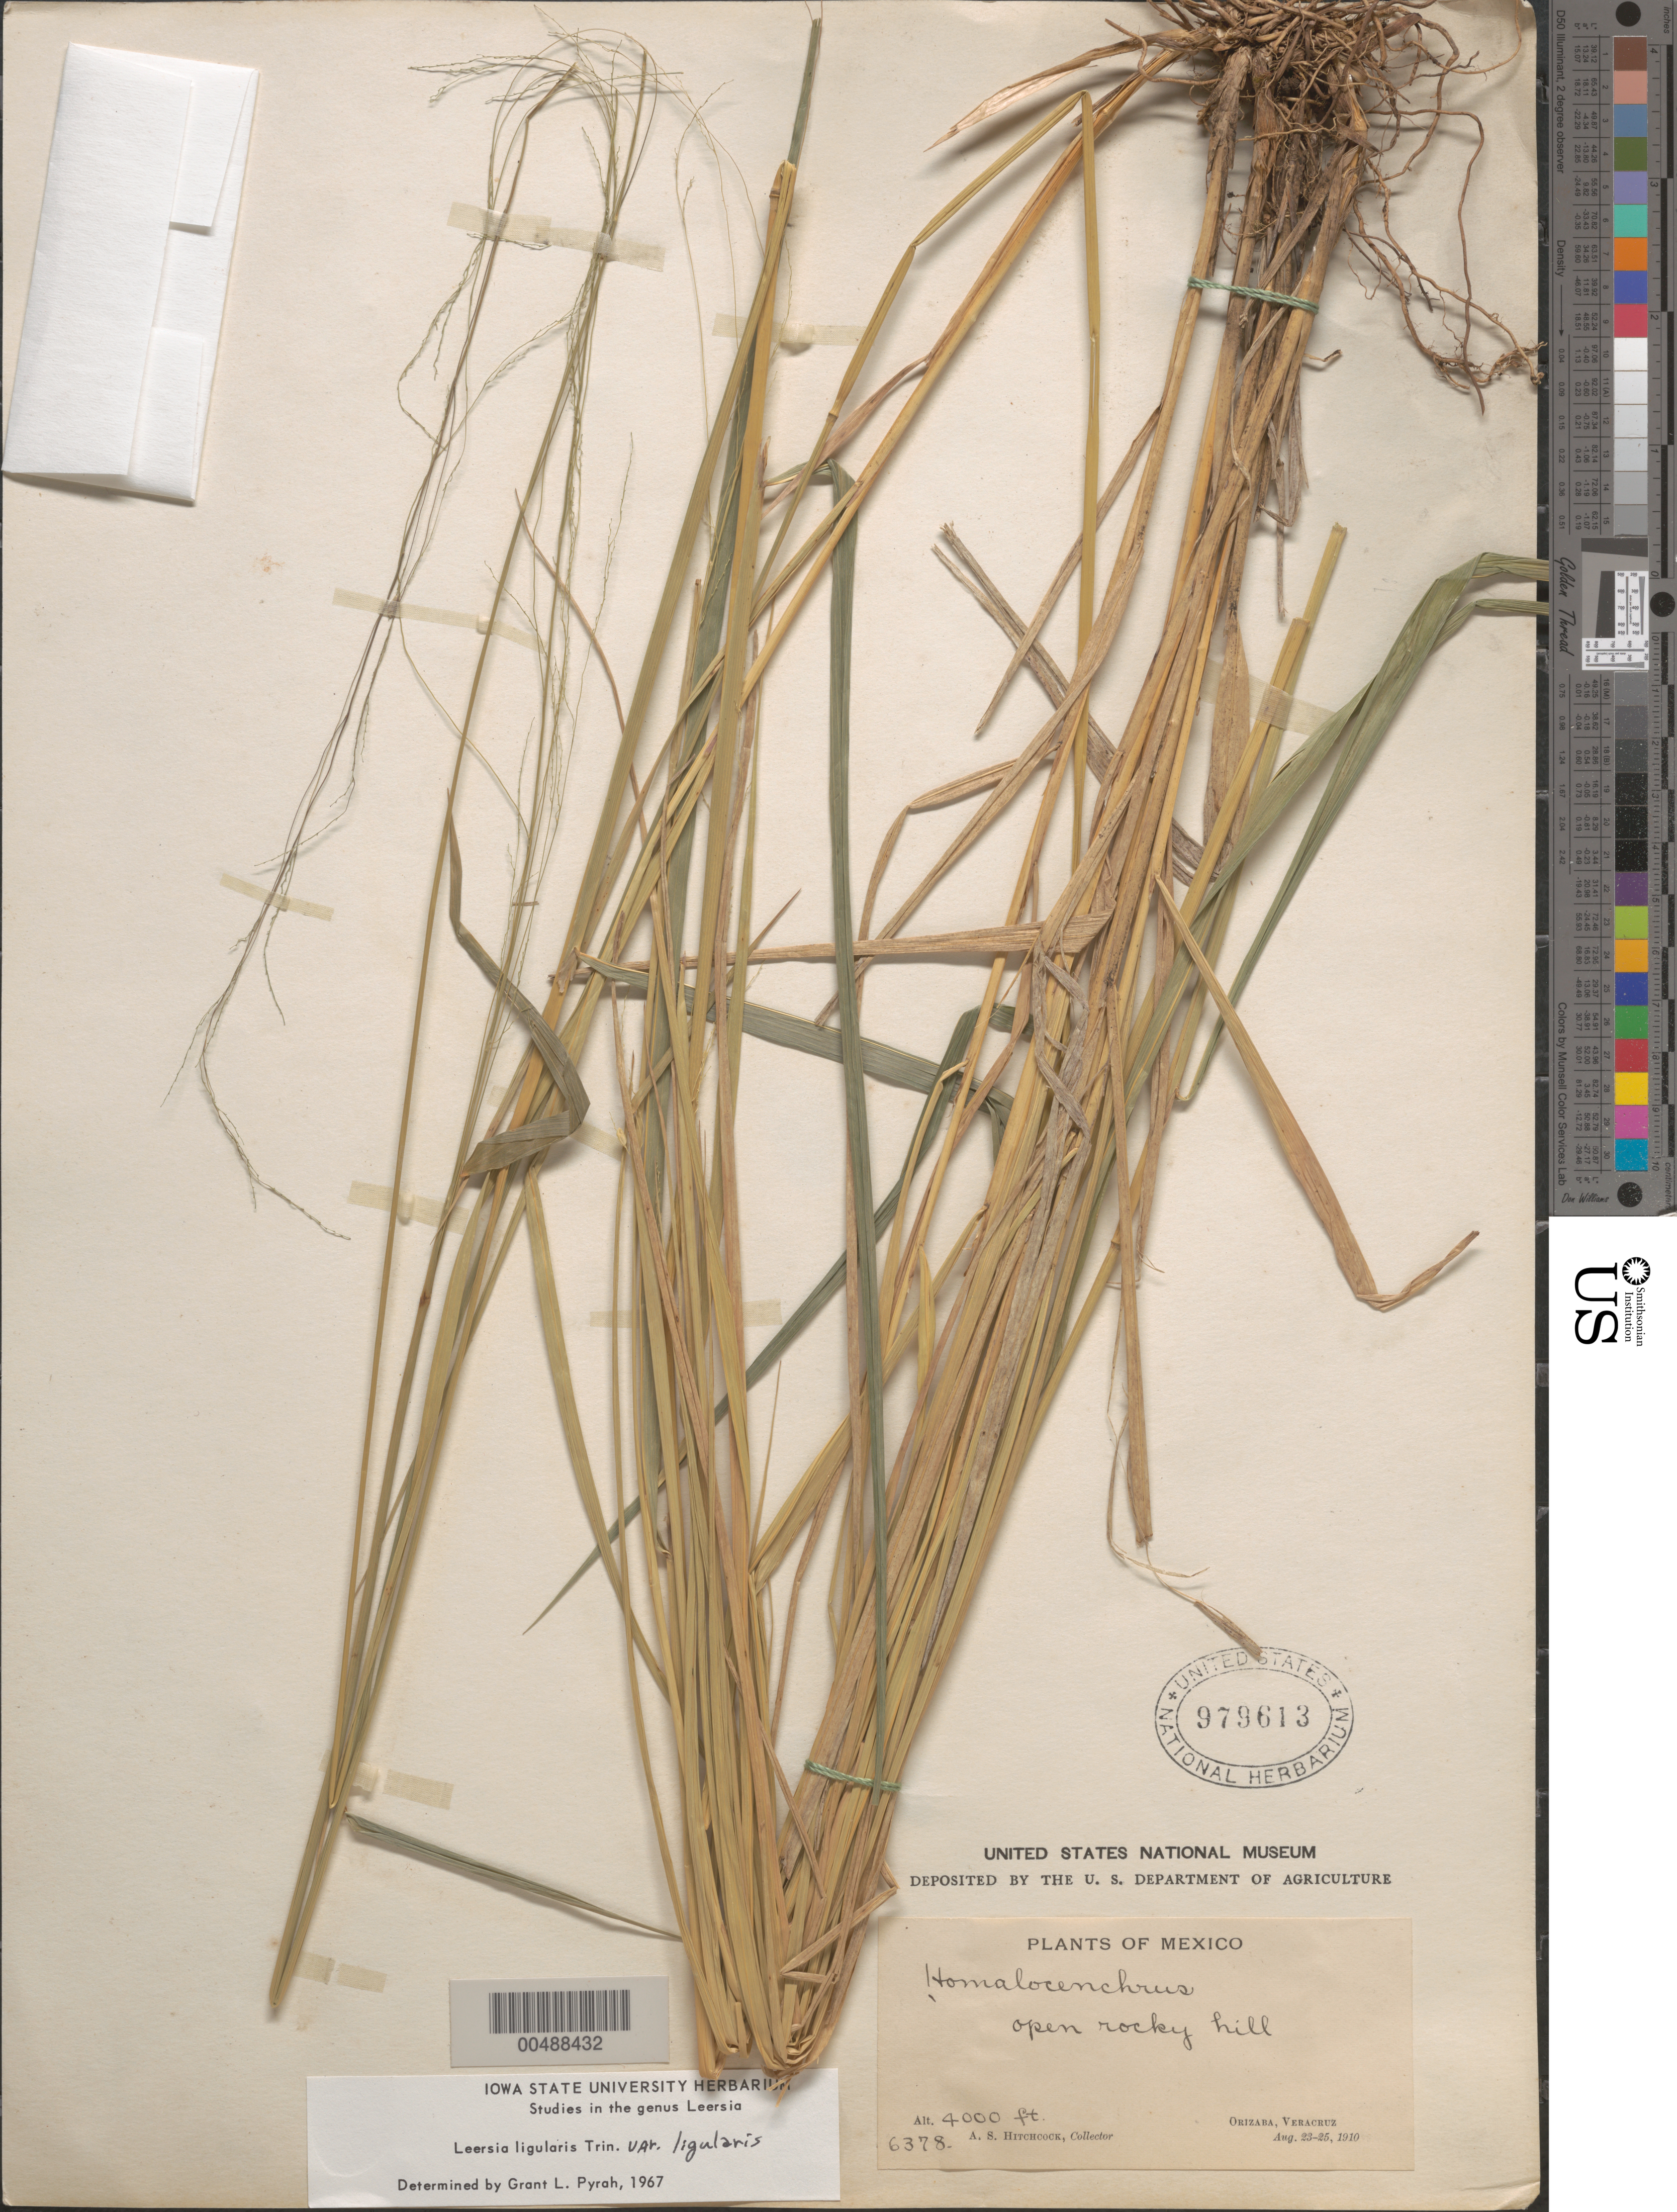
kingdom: Plantae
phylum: Tracheophyta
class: Liliopsida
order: Poales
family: Poaceae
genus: Leersia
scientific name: Leersia ligularis var. breviligularis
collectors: A. S. Hitchcock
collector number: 6378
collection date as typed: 23 Aug 1910 to 25 Aug 1910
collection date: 1910-08-23/1910-08-25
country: Mexico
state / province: Veracruz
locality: Orizaba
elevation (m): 1219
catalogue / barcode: US 979613